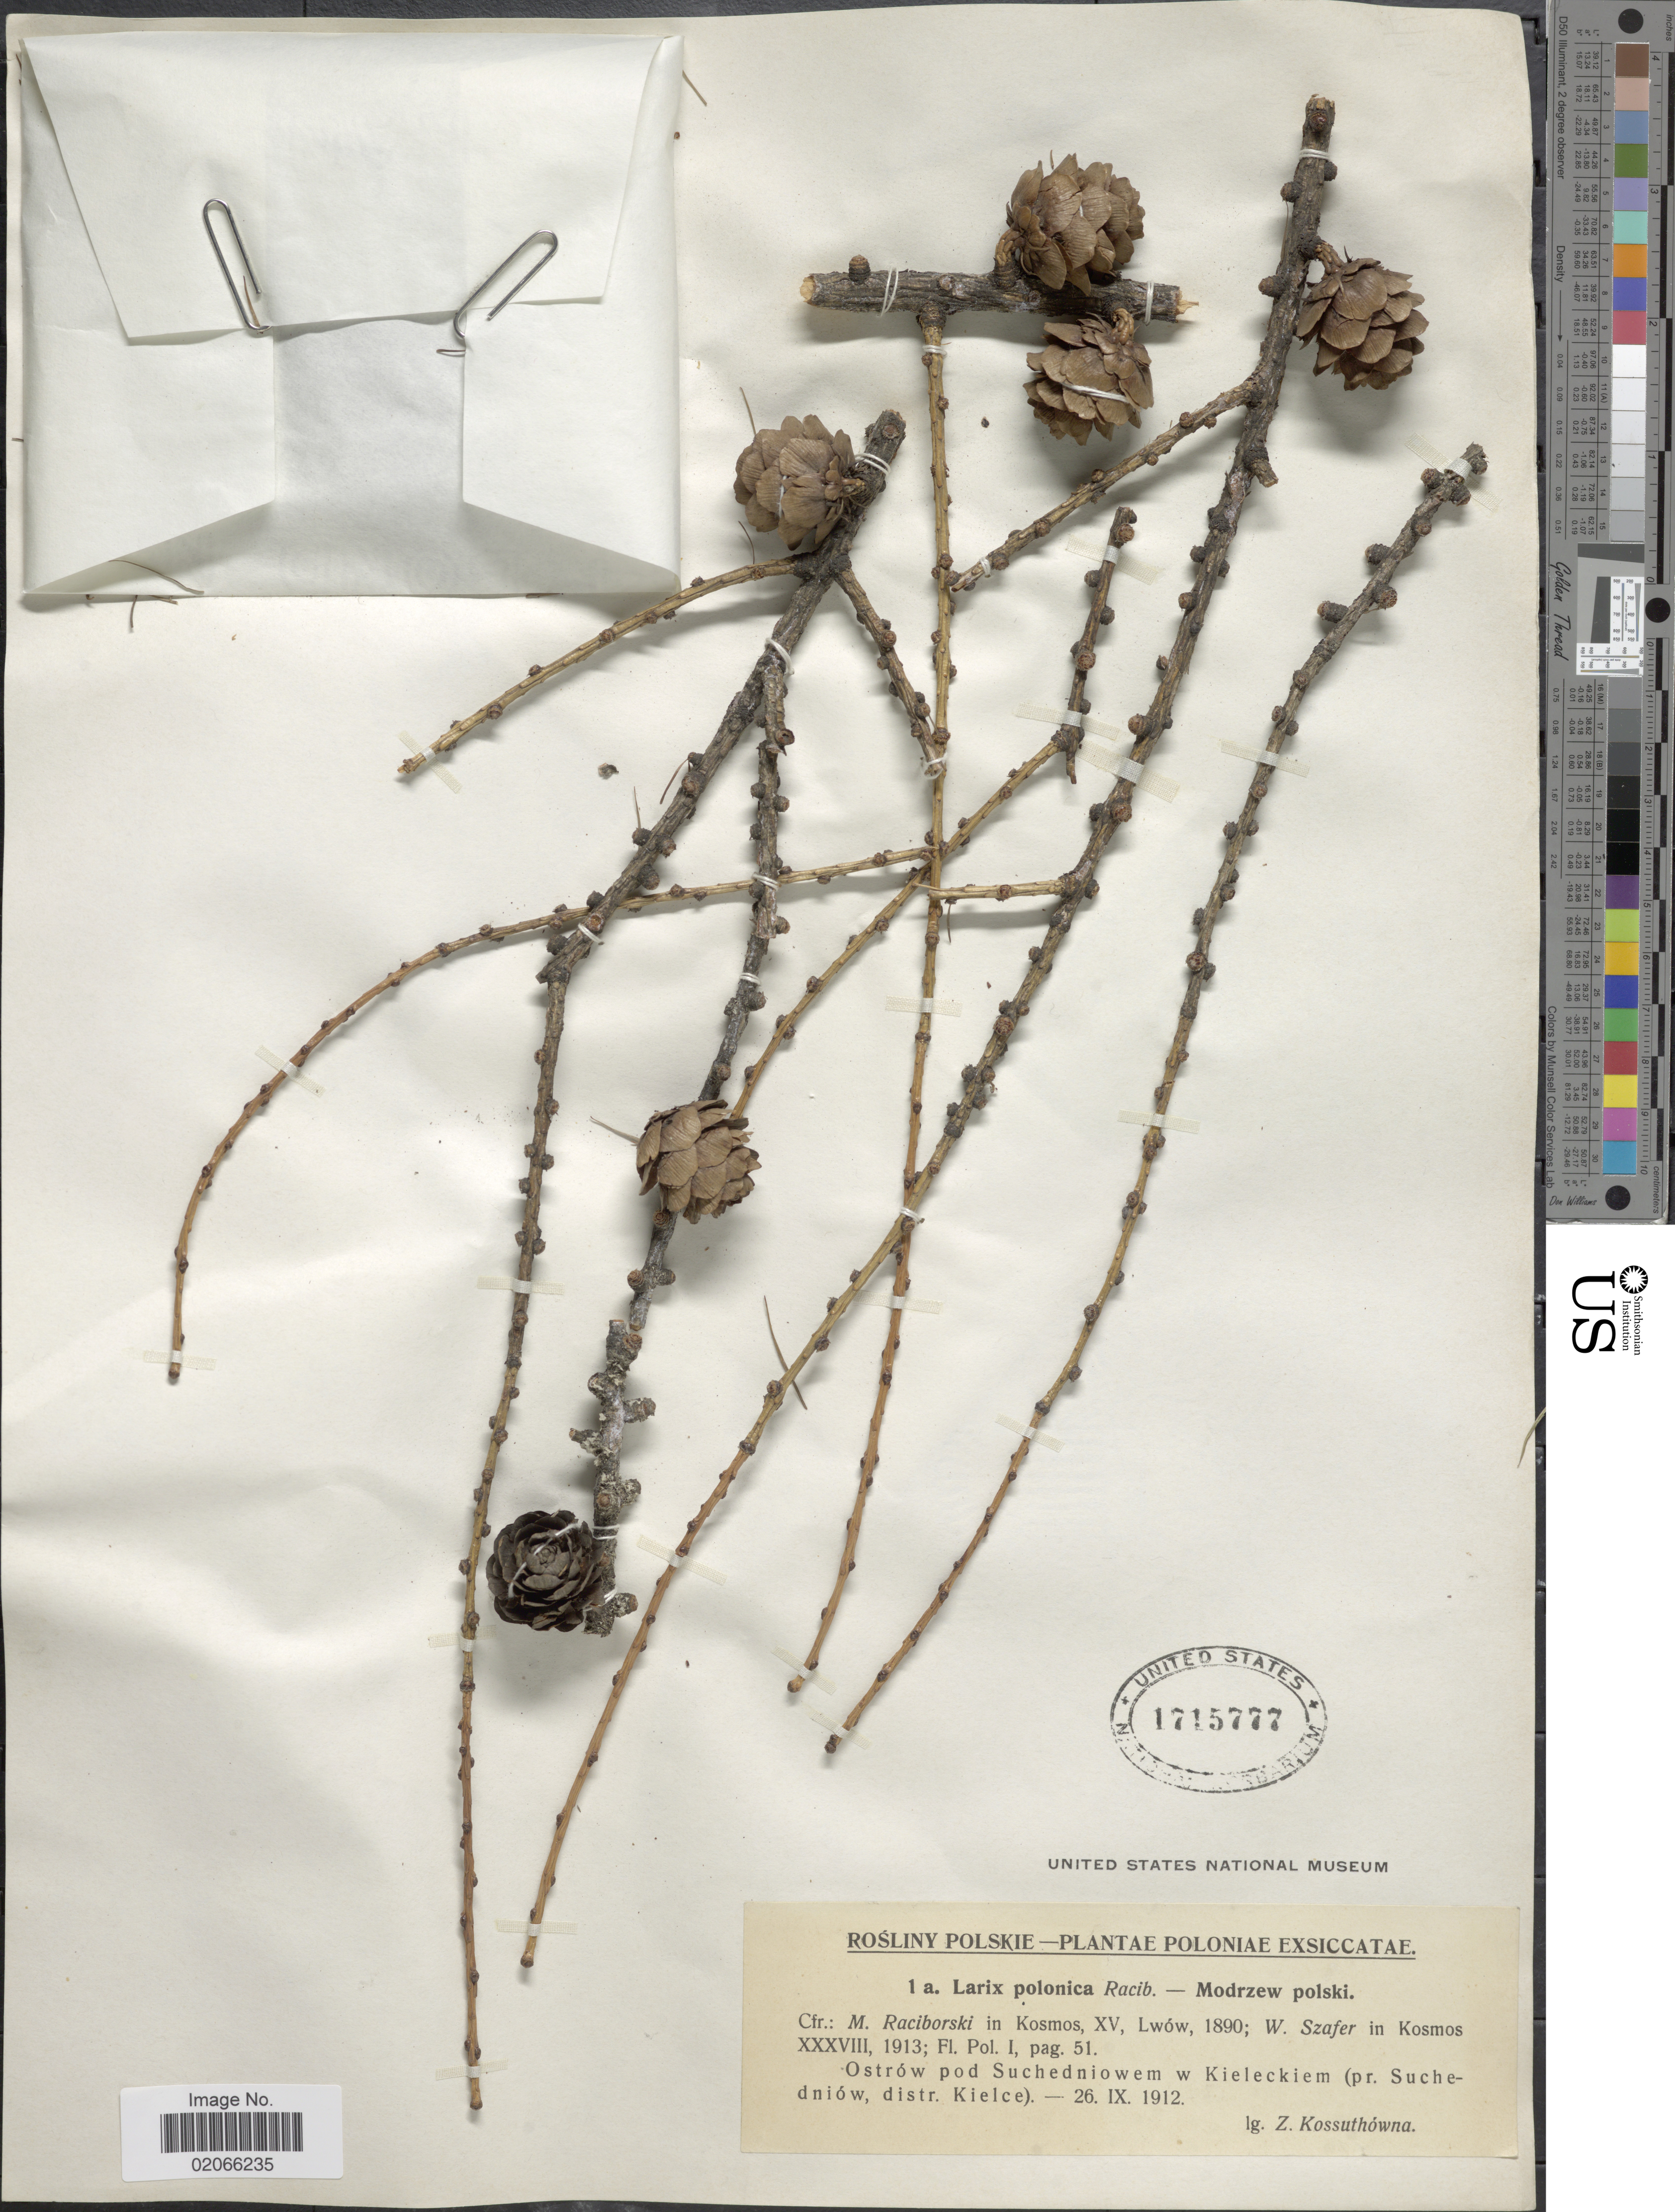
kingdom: Plantae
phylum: Tracheophyta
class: Pinopsida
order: Pinales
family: Pinaceae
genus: Larix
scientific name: Larix polonica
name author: Racib. ex Wóycicki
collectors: Z. Kossuthówna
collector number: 1a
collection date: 1912-09-26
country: Poland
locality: Ostrów pod Suchedniowem w Kieleckiem (pr. Suchedniów, distr. Kielce)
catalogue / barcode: US 1715777